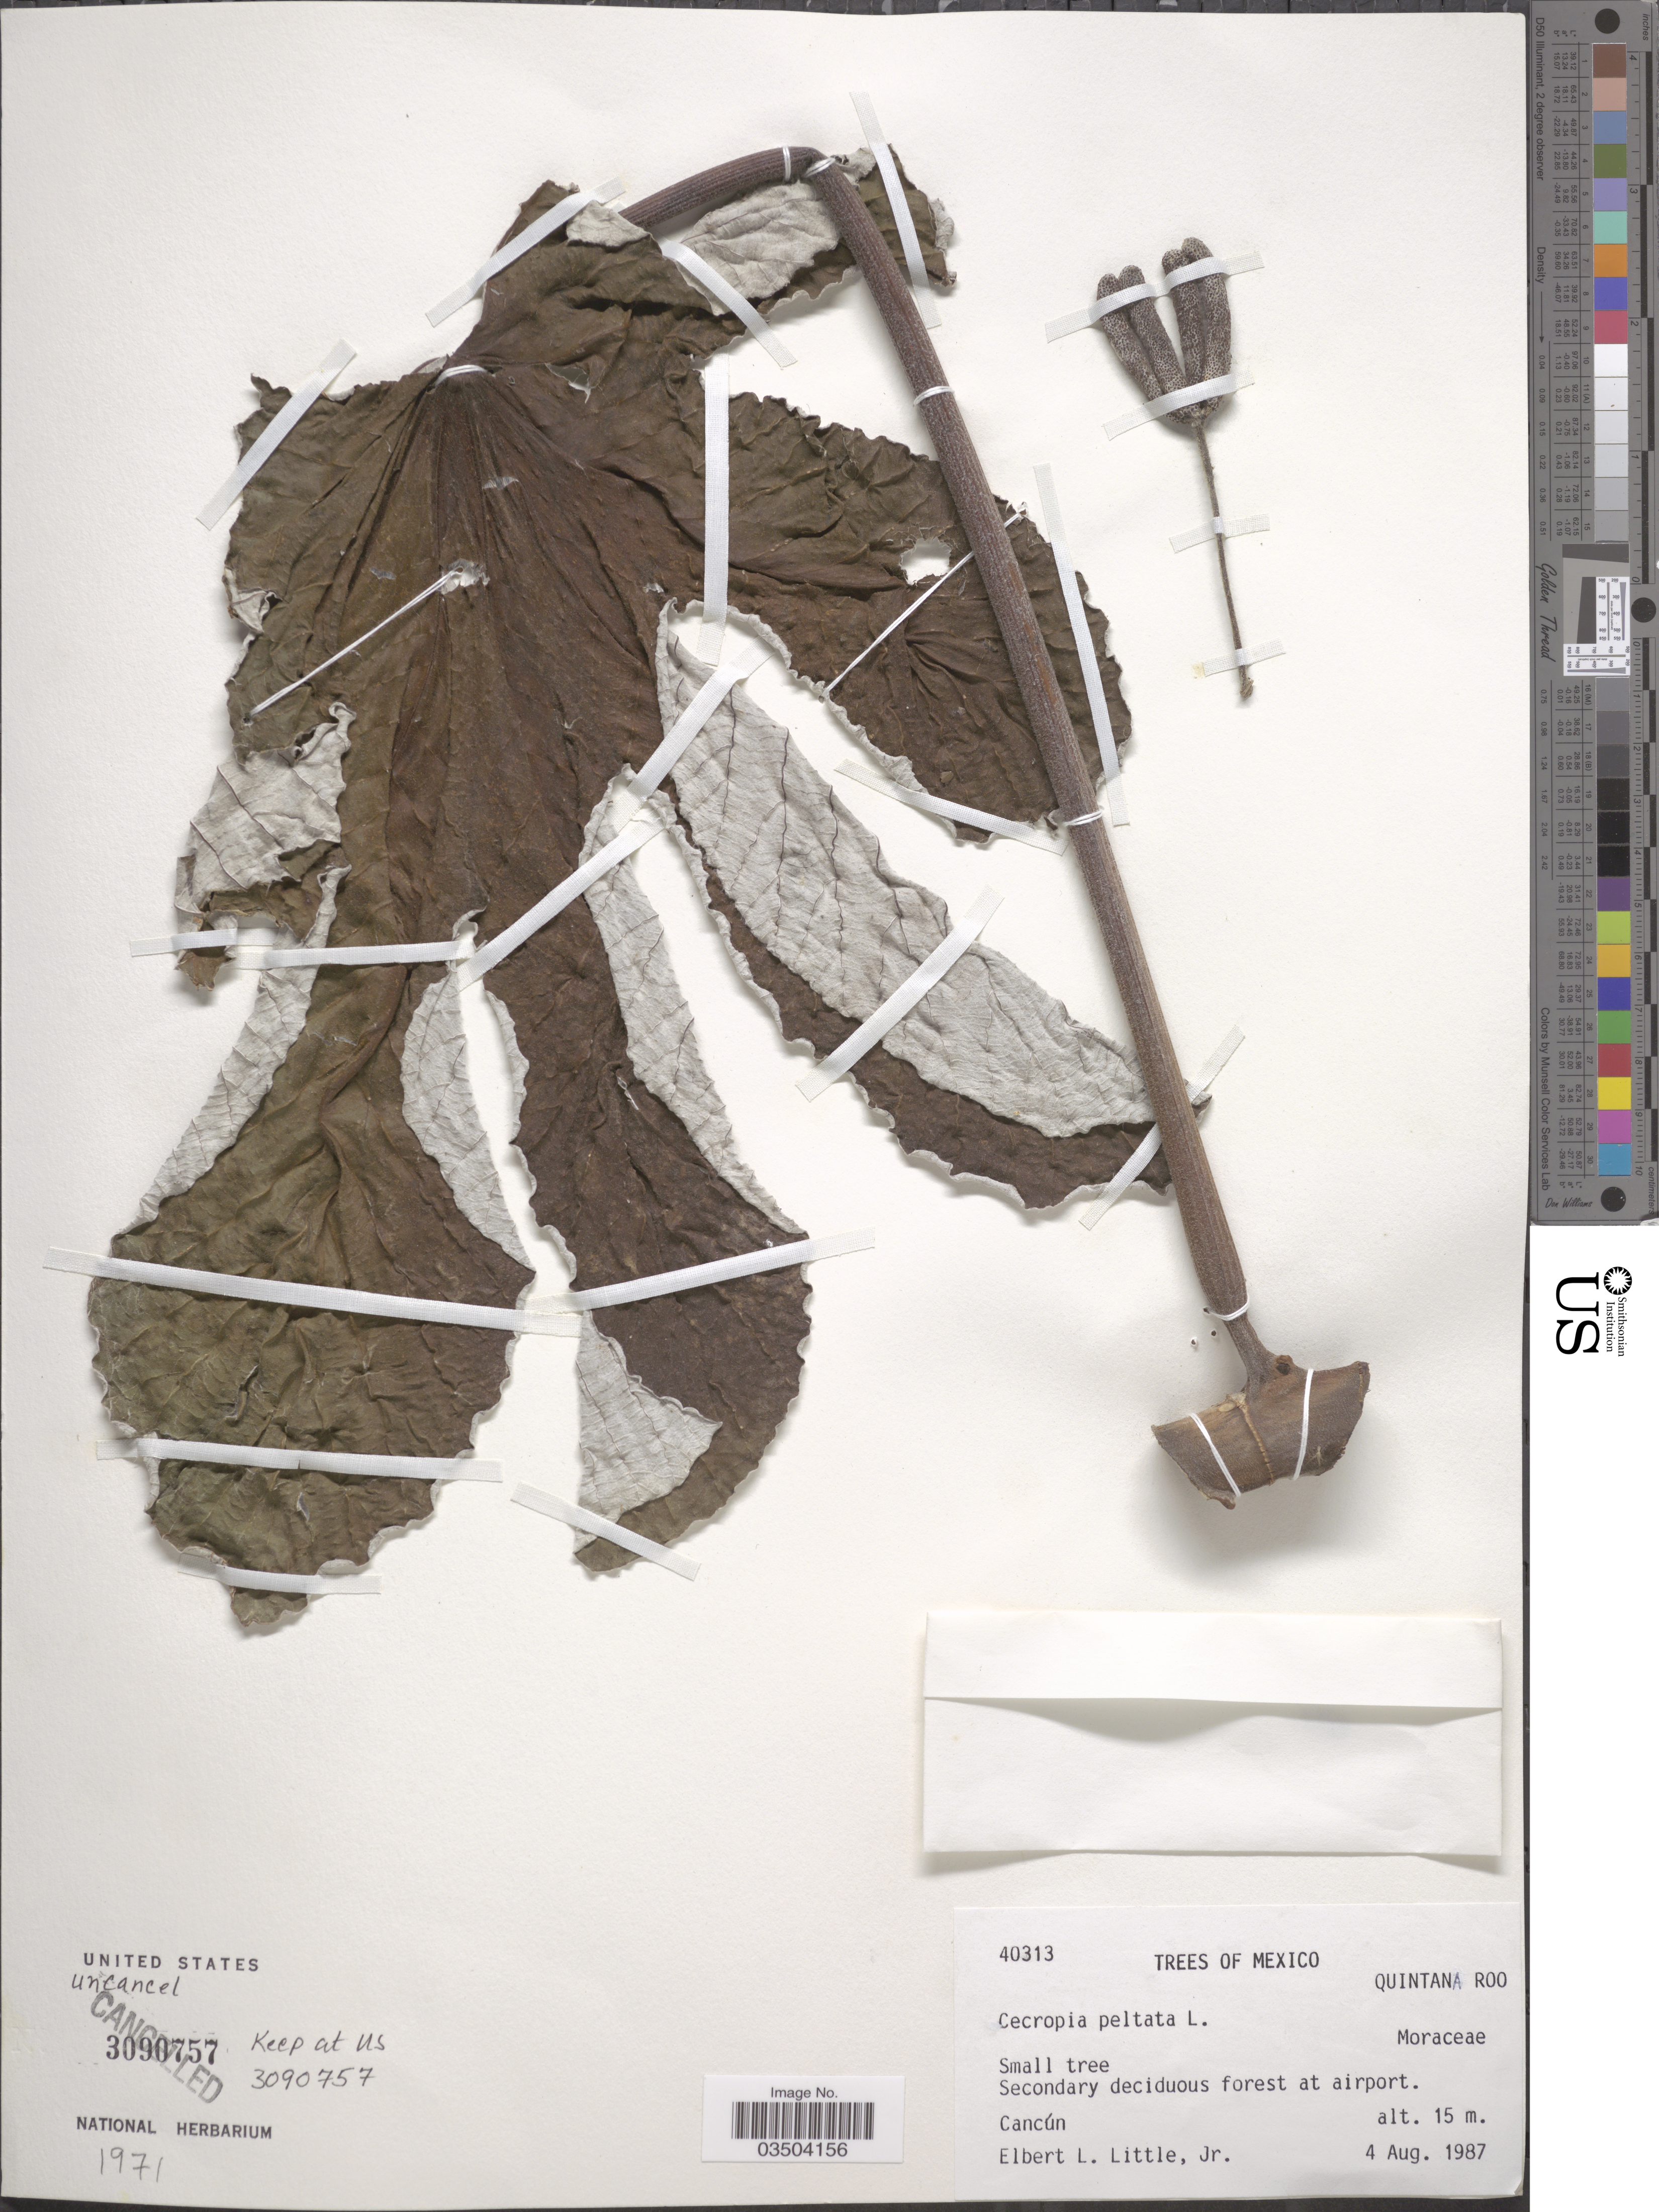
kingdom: Plantae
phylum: Tracheophyta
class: Magnoliopsida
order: Rosales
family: Urticaceae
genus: Cecropia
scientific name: Cecropia peltata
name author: L.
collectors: E. L. Little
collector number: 40313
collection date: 1987-08-04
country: Mexico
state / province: Quintana Roo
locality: Cancún.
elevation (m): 15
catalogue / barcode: US 3090757